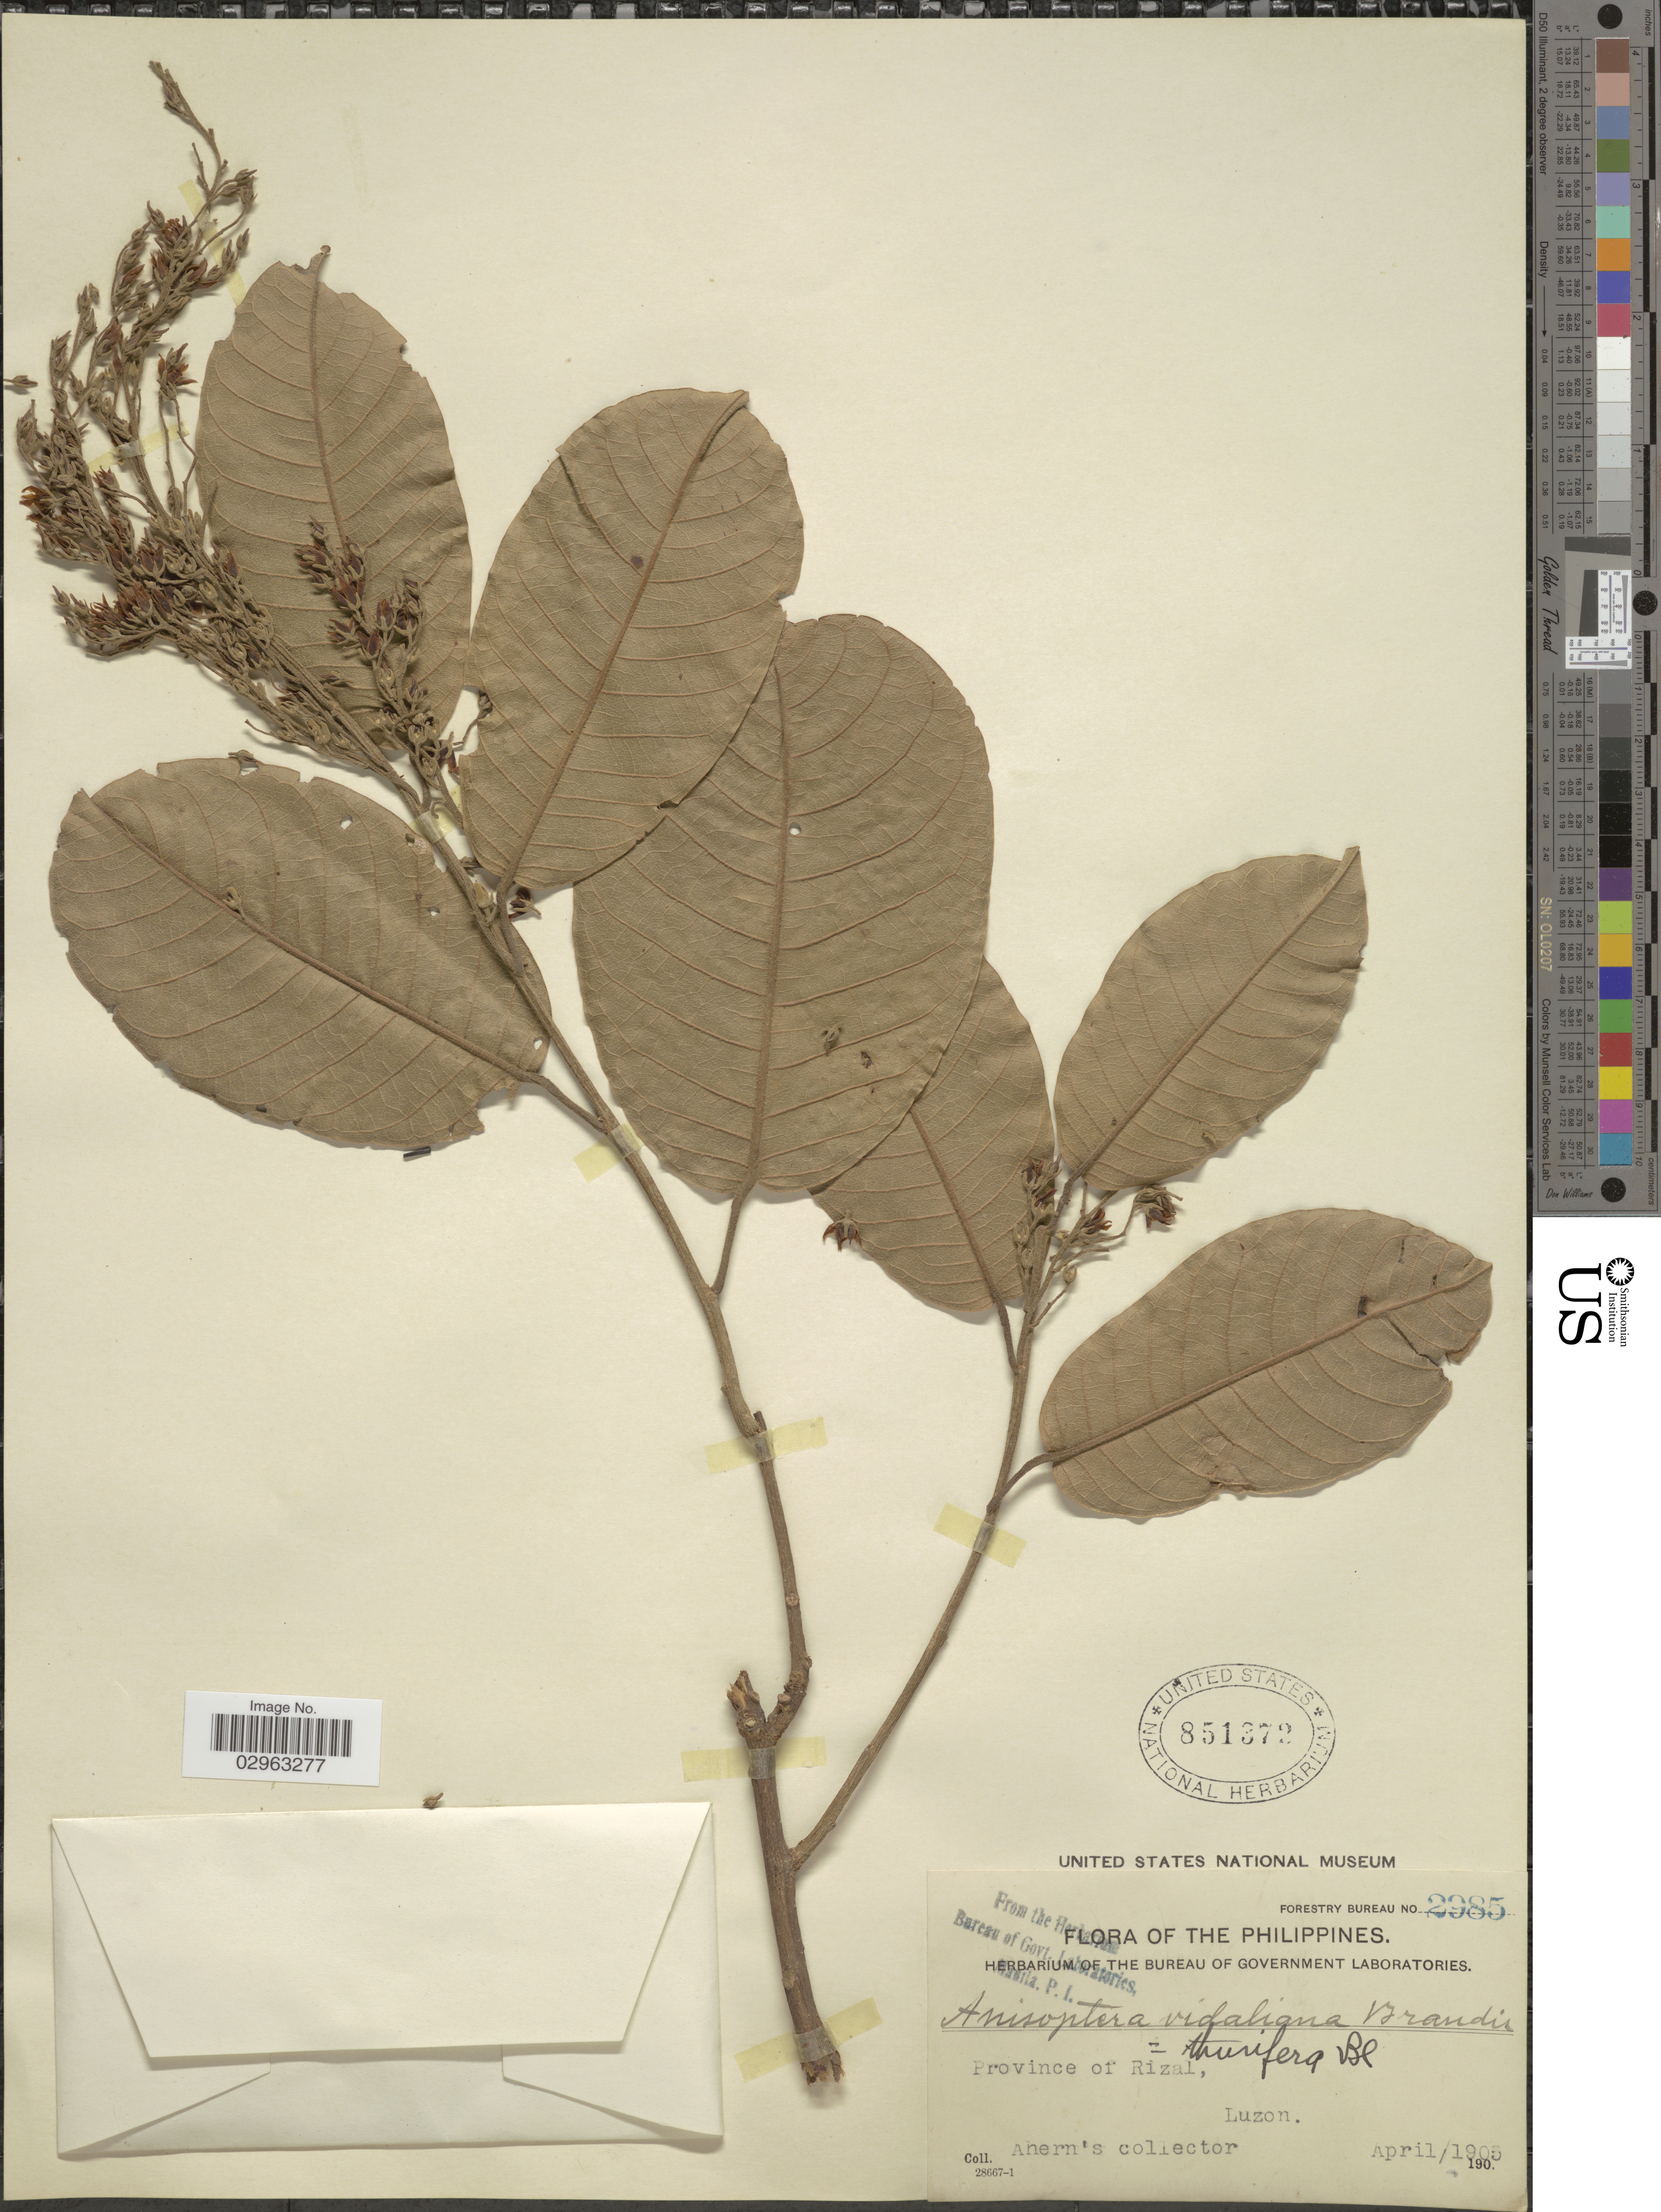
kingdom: Plantae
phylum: Tracheophyta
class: Magnoliopsida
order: Malvales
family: Dipterocarpaceae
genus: Anisoptera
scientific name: Anisoptera thurifera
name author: (Blanco) Blume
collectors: Ahern's collector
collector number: Forestry Bureau 2985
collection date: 1905-04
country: Philippines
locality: Province of Rizal, Luzon.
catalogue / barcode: US 851372